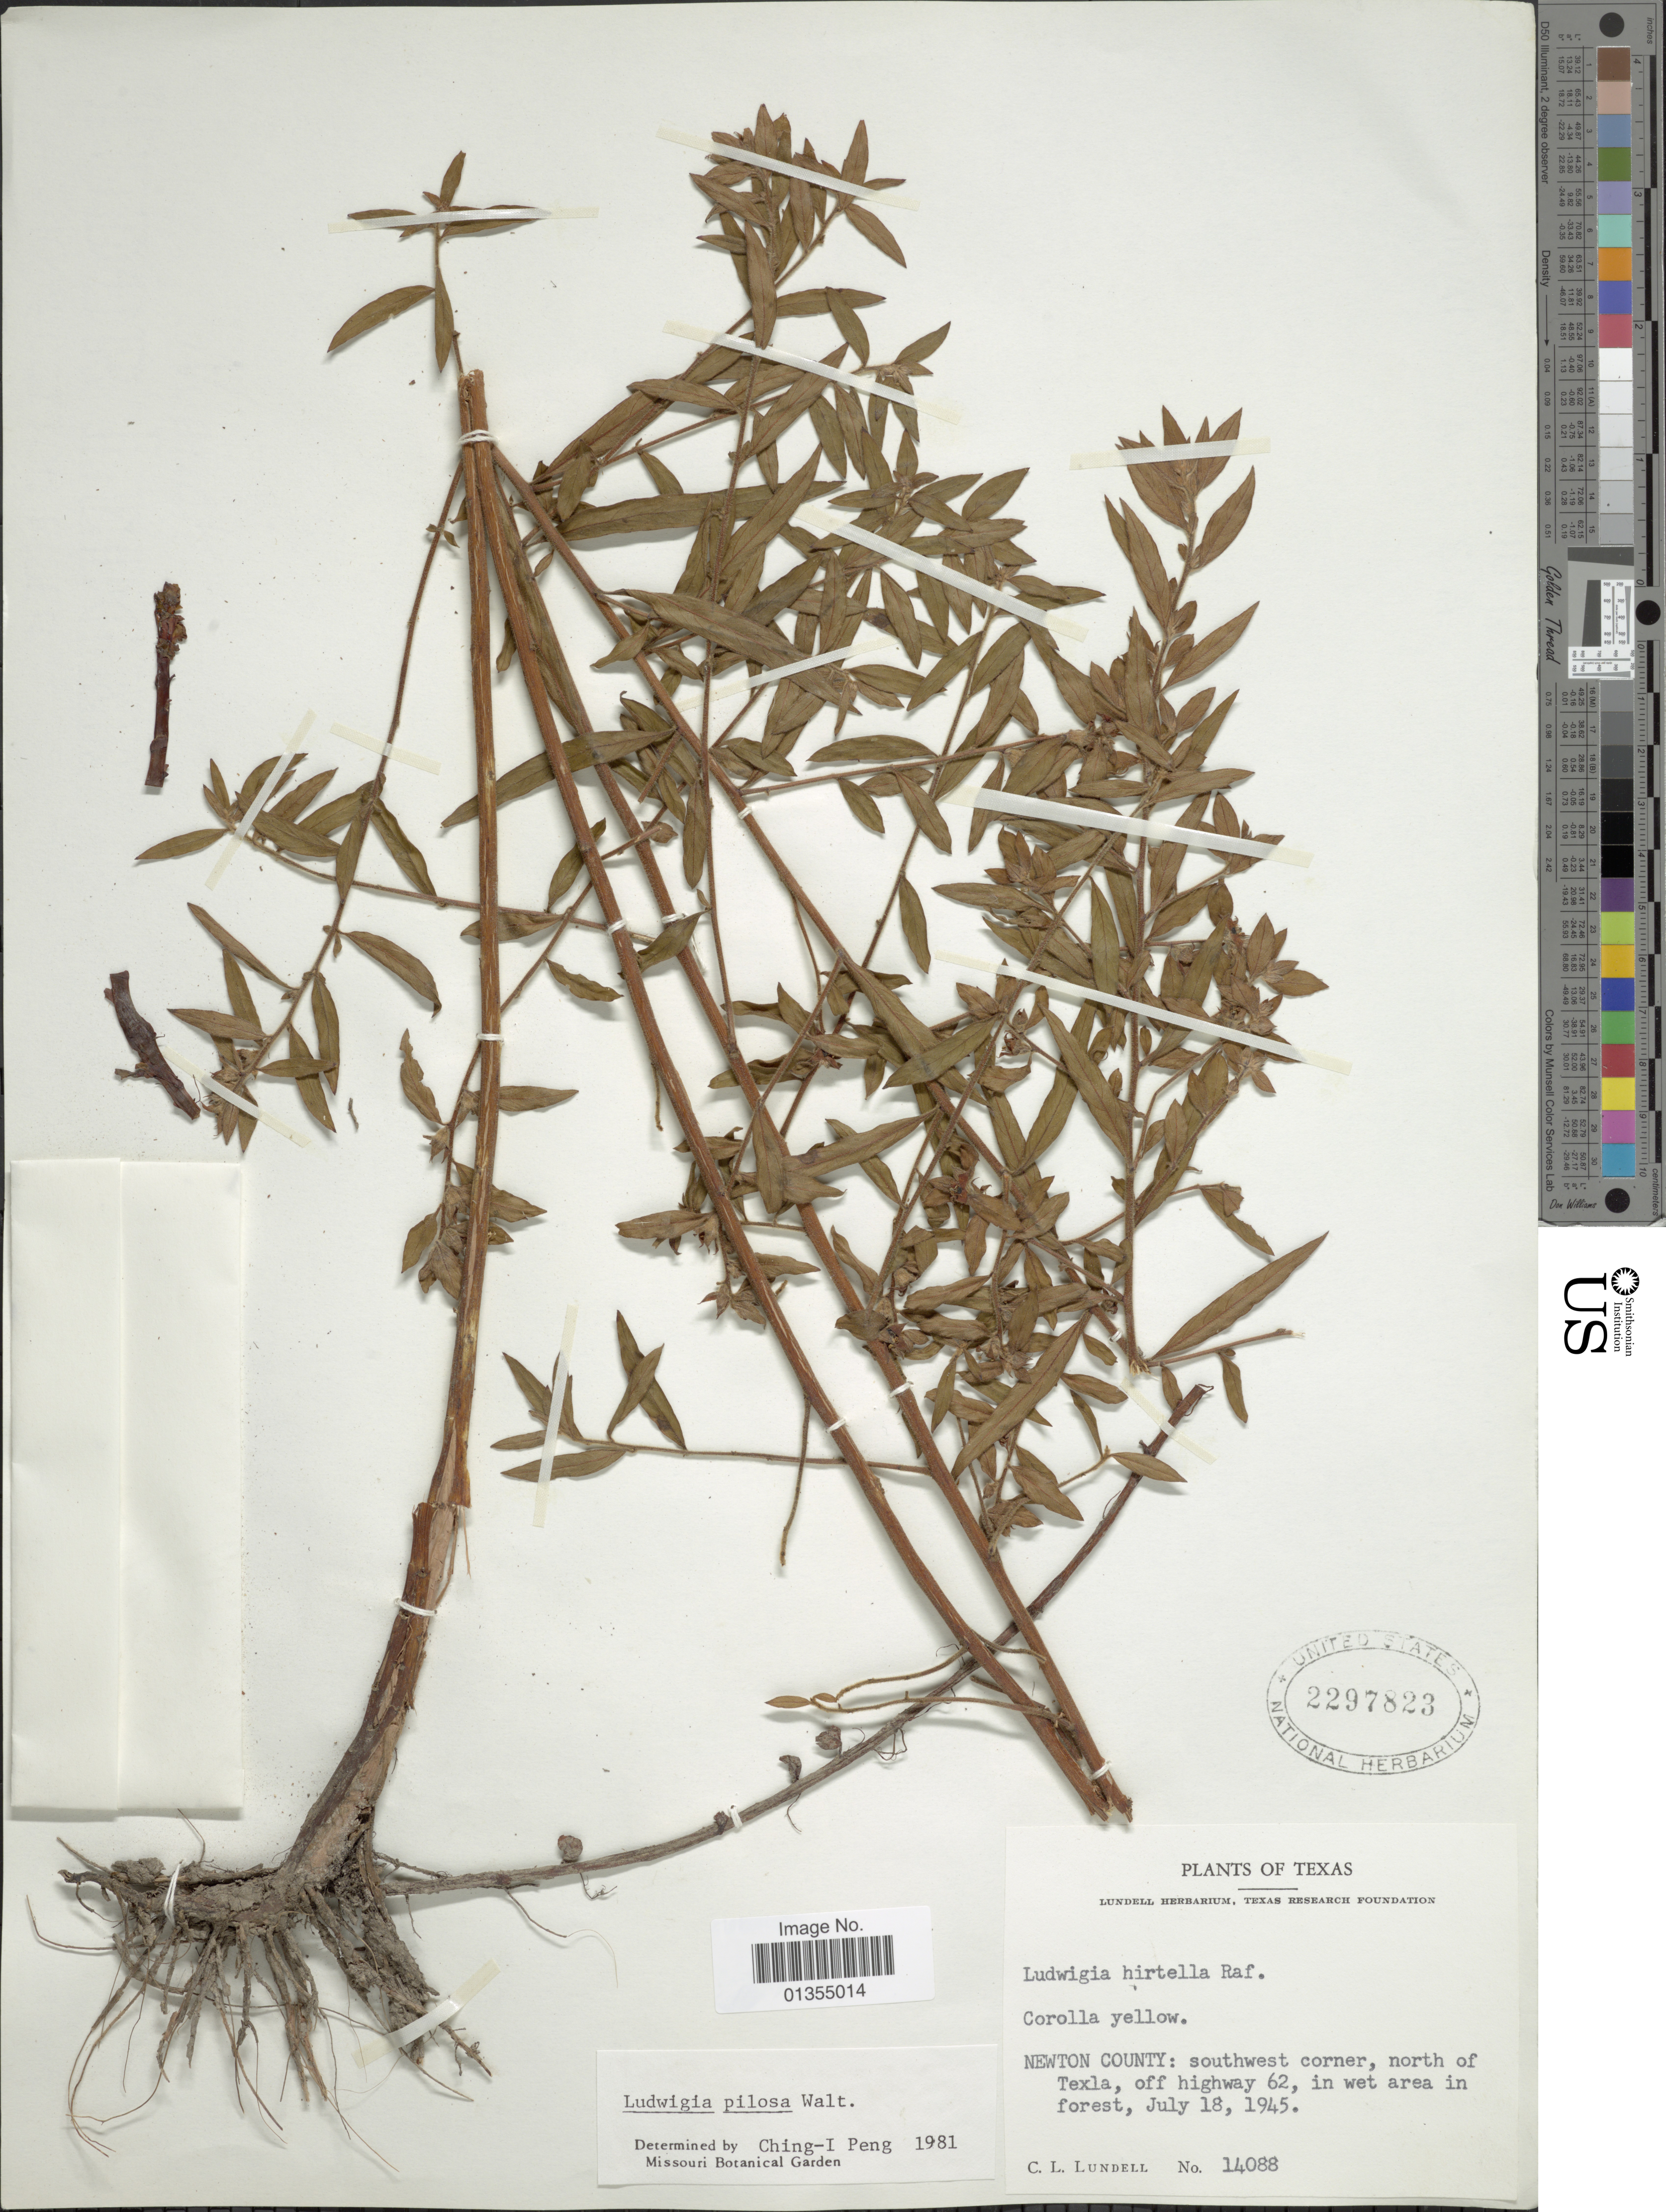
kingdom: Plantae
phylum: Tracheophyta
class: Magnoliopsida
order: Myrtales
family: Onagraceae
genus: Ludwigia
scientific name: Ludwigia pilosa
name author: Walter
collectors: C. L. Lundell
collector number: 14088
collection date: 1945-07-18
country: United States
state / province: Texas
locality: Newton County: southwest corner, north of Texla, off highway 62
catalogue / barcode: US 2297823